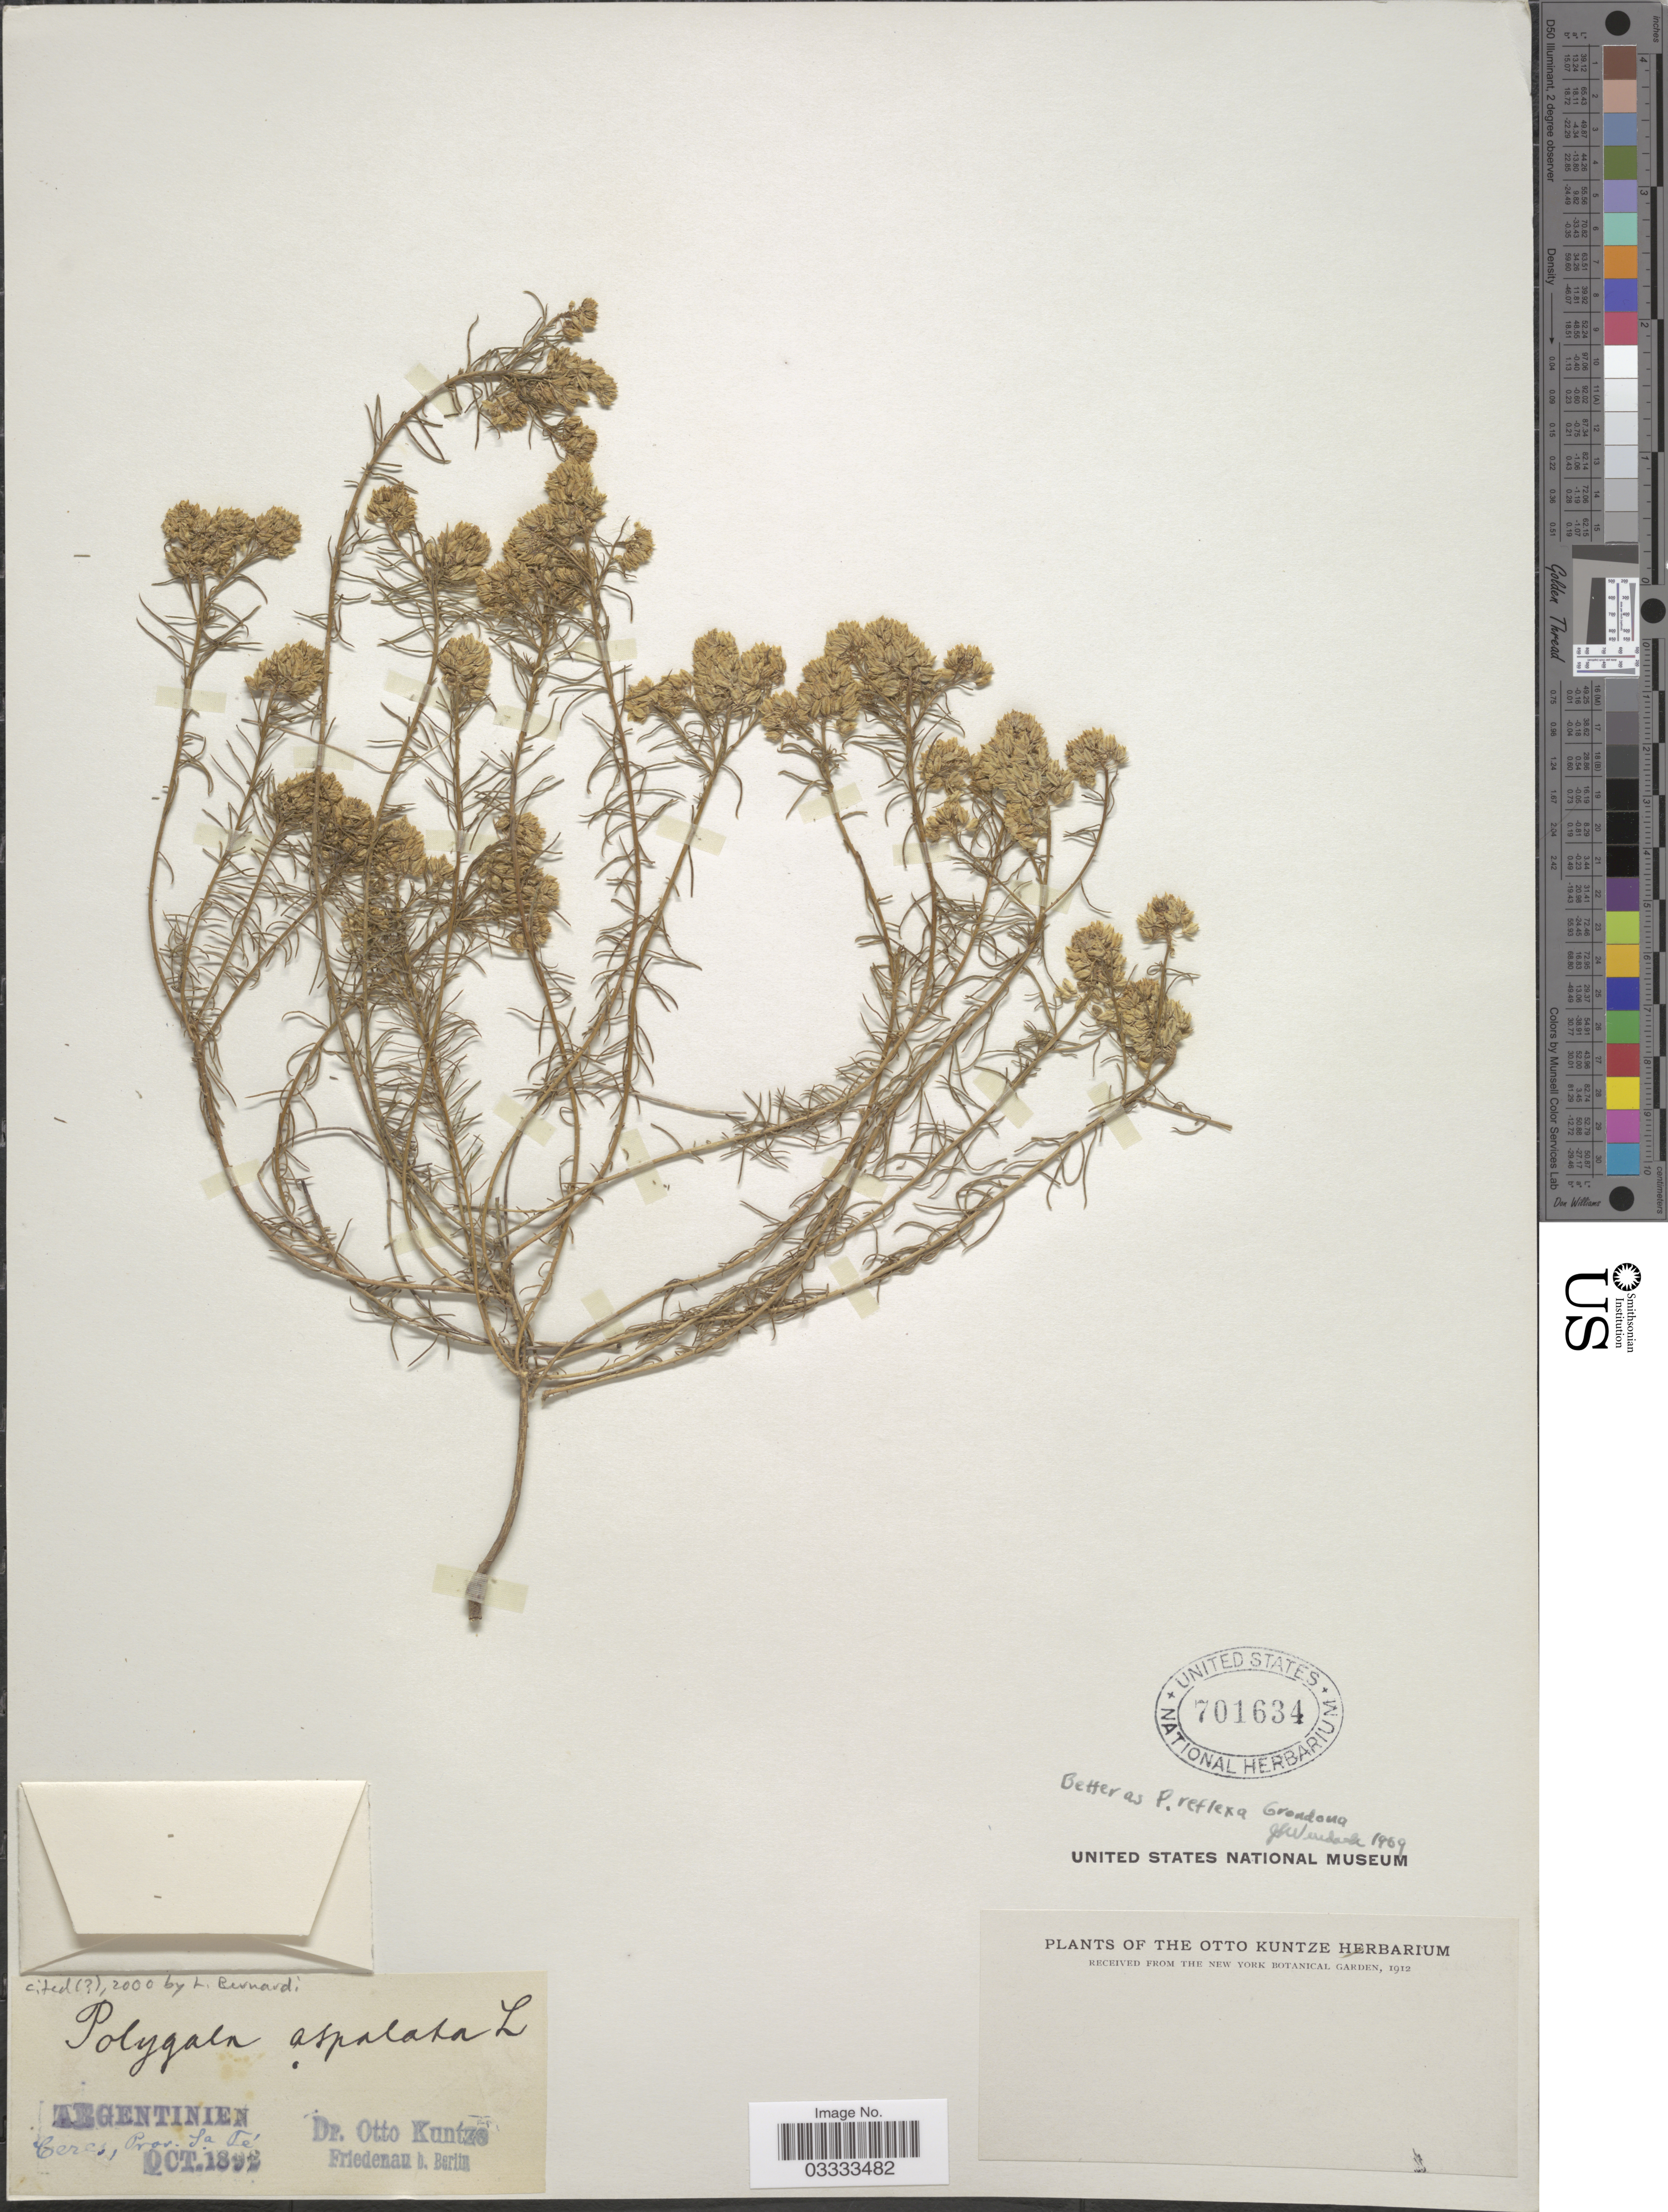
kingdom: Plantae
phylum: Tracheophyta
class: Magnoliopsida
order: Fabales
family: Polygalaceae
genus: Polygala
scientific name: Polygala aspalata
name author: L.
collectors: C.E.O. Kuntze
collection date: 1892-10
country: Argentina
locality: Cerca, Prov. Sa. Fé.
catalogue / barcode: US 701634